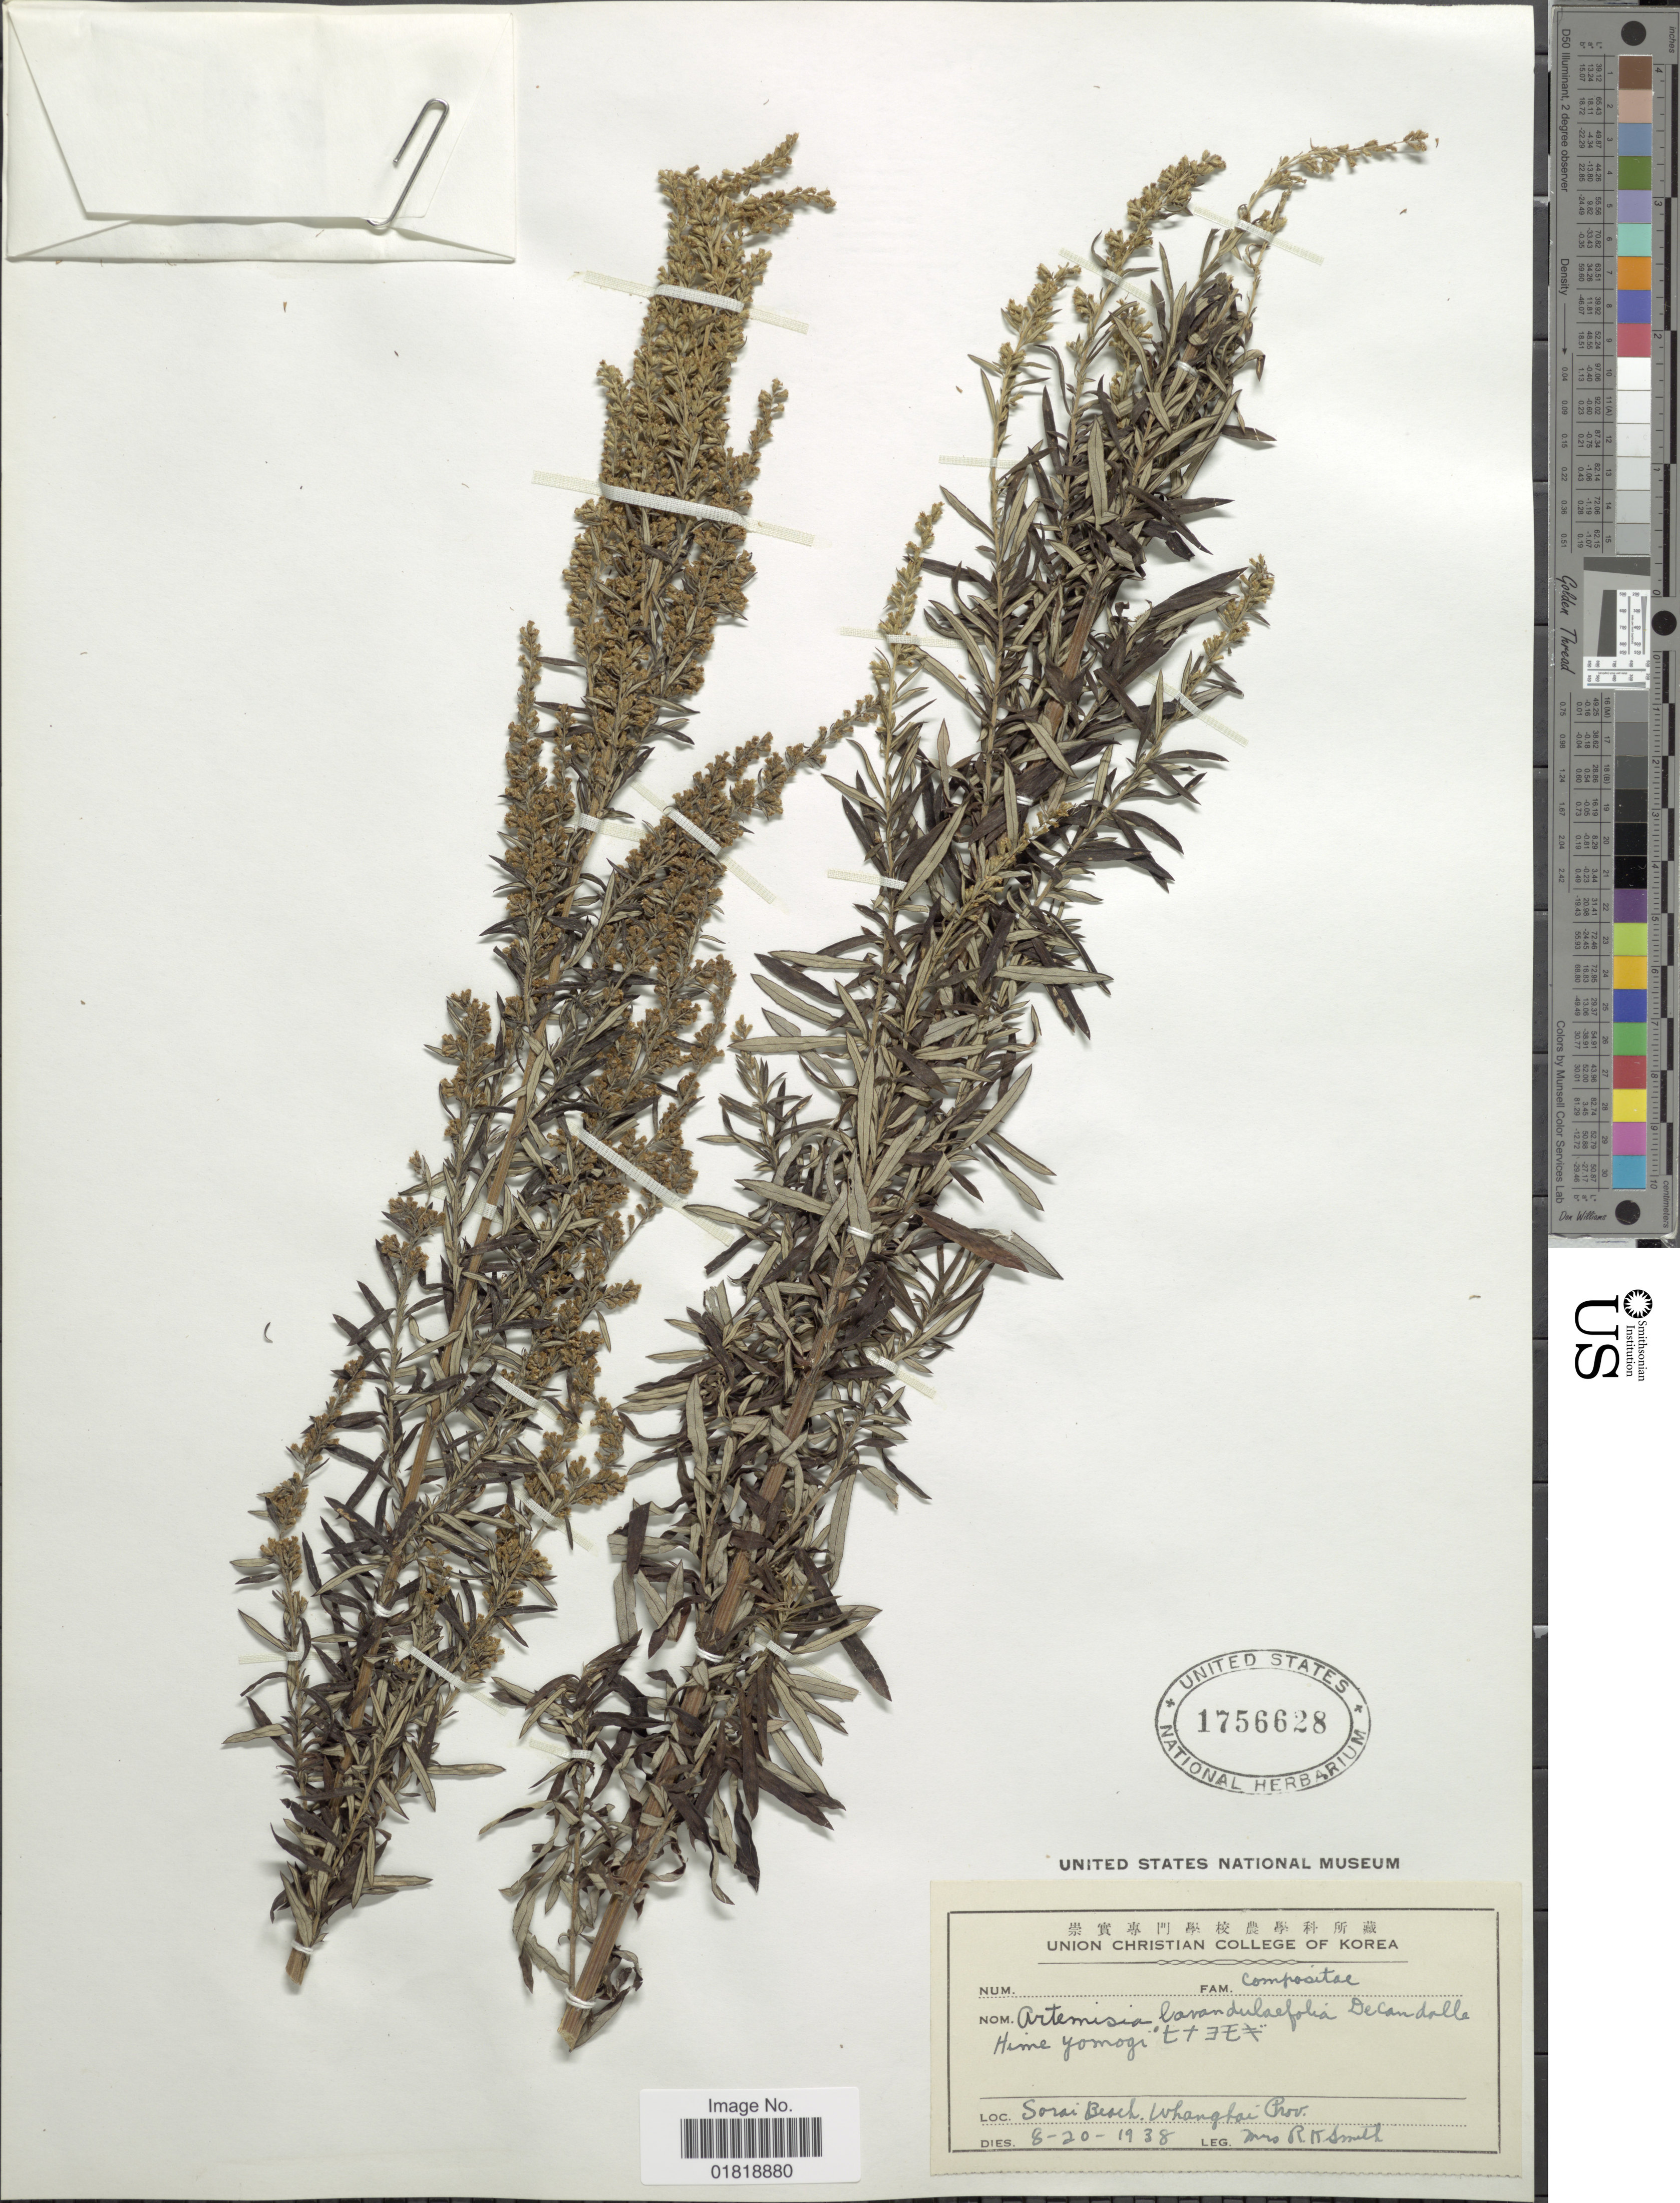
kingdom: Plantae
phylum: Tracheophyta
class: Magnoliopsida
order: Asterales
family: Asteraceae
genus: Artemisia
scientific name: Artemisia lavandulifolia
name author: DC. ex Besser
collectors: Mrs. R. K. Smith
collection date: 1938-08-20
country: North Korea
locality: Sorai Beach, Whanghai Prov.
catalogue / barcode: US 1756628